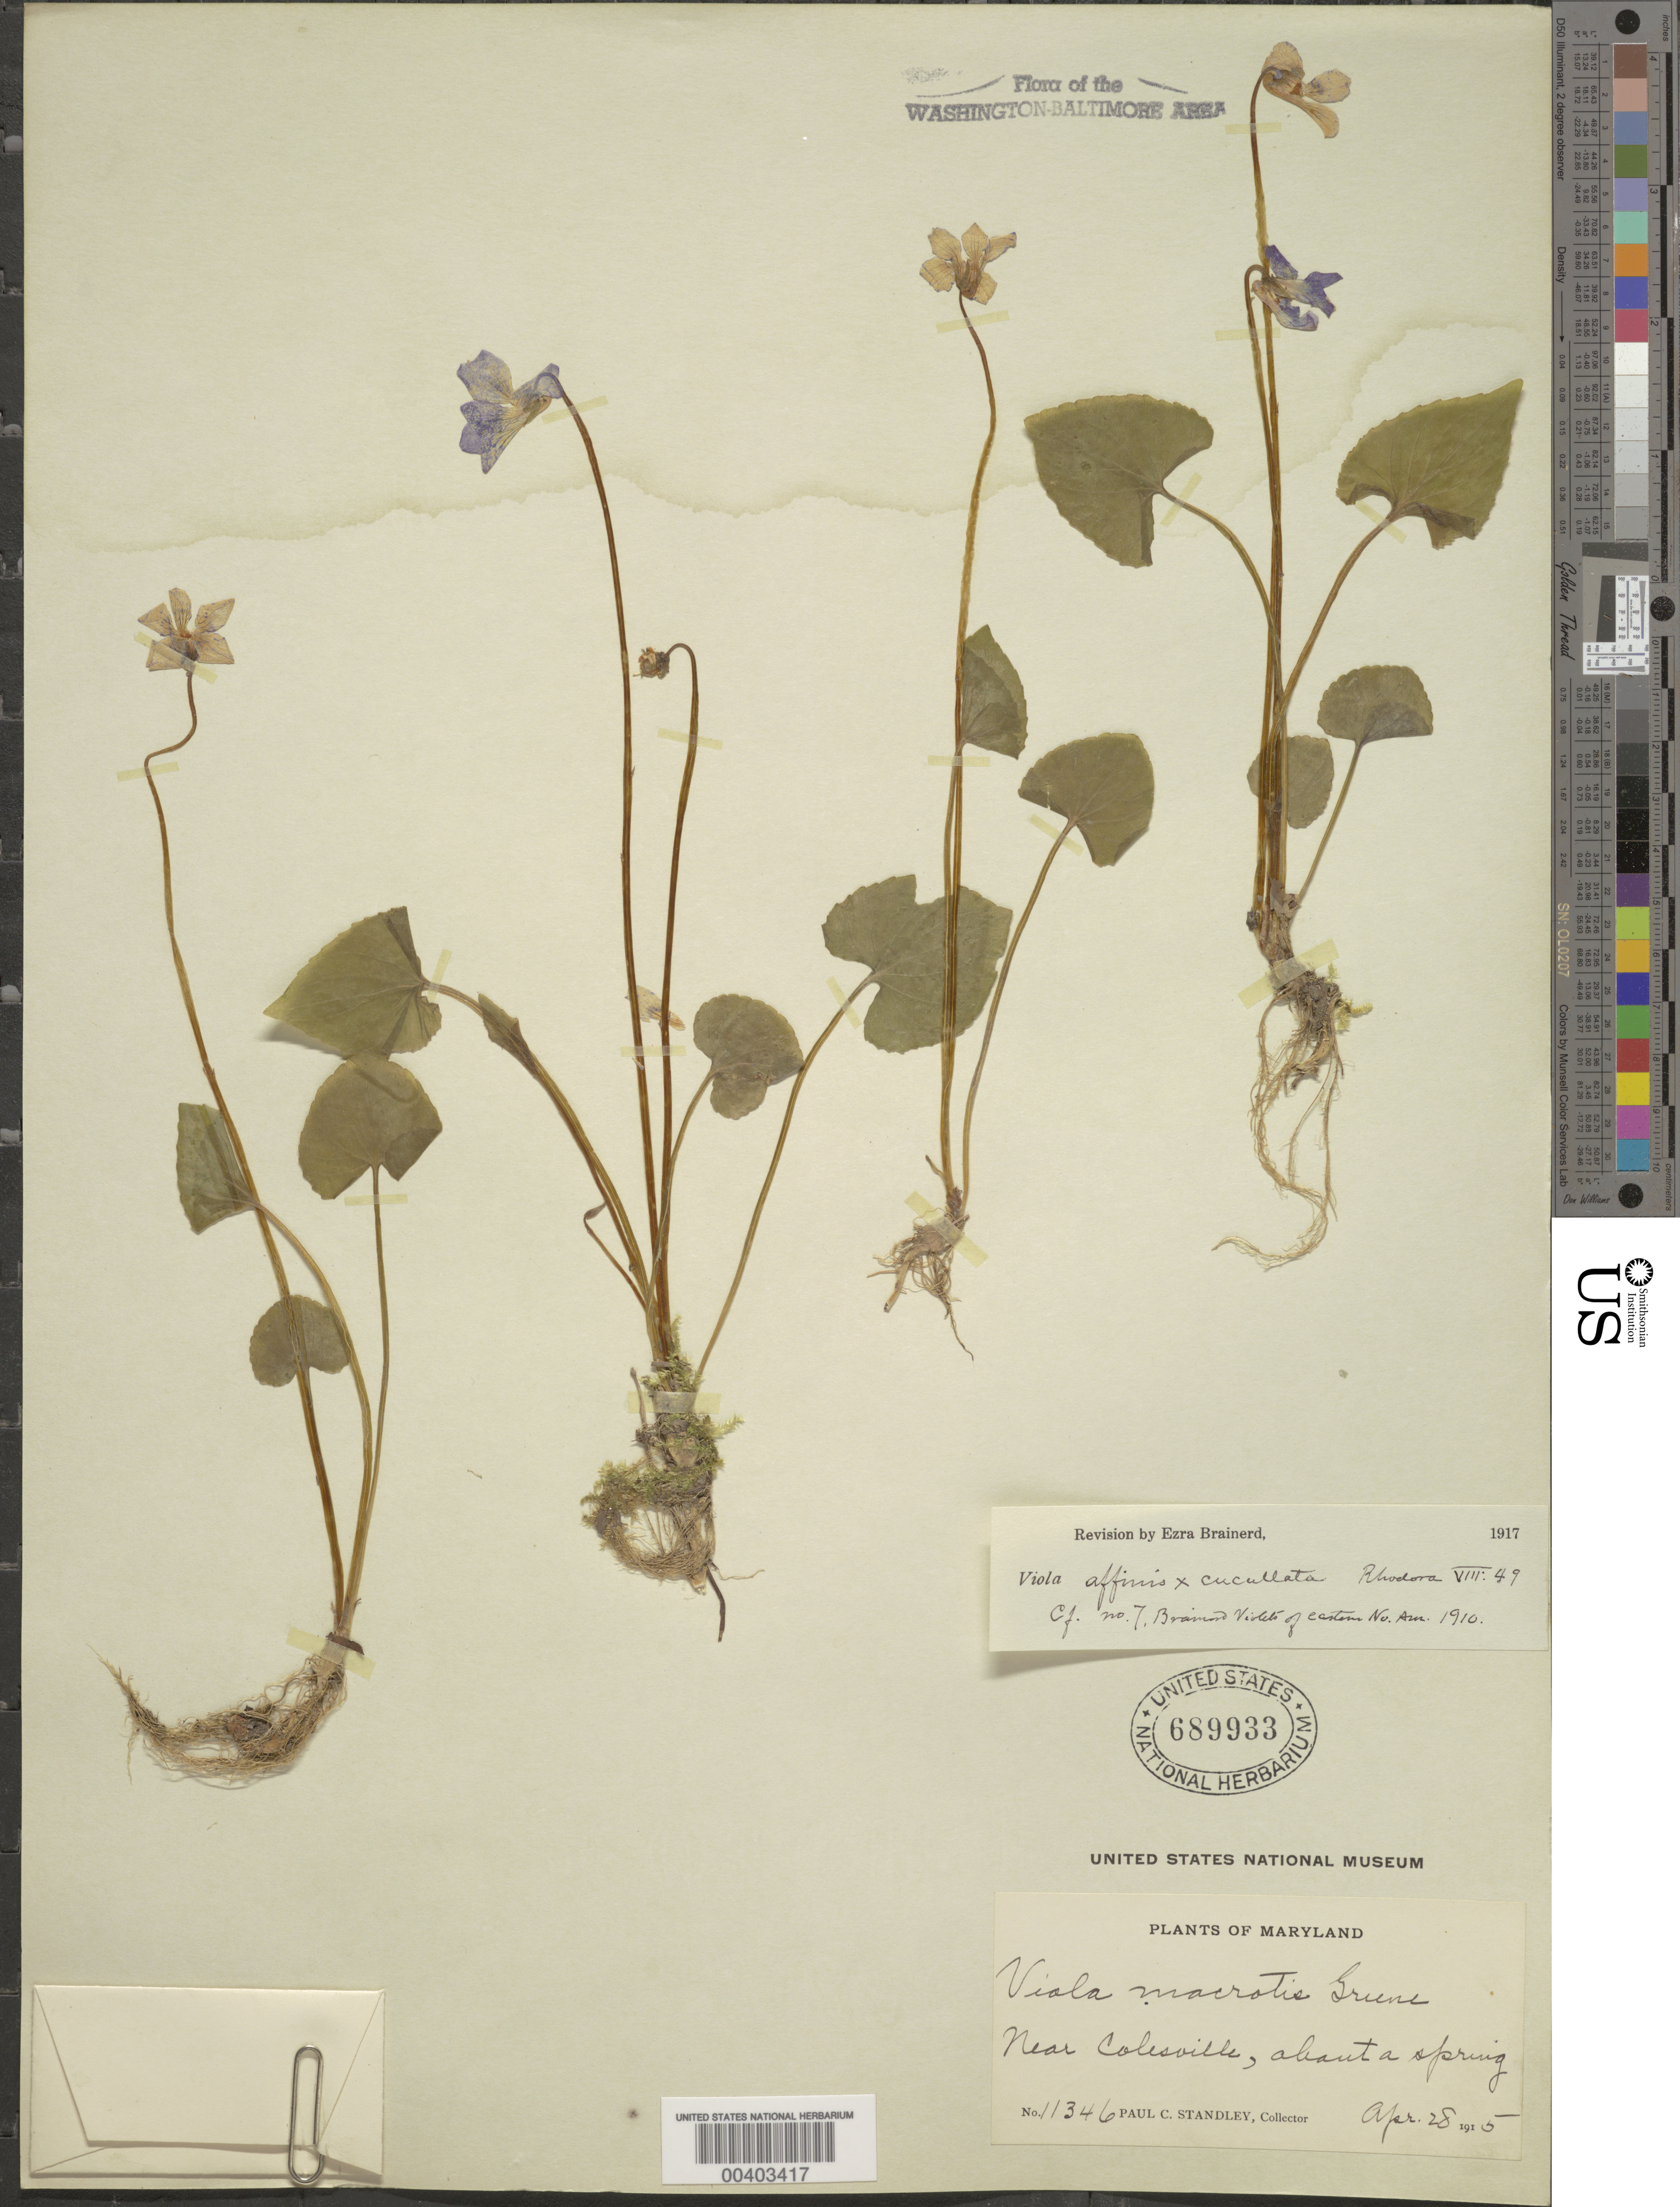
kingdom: Plantae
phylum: Tracheophyta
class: Magnoliopsida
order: Malpighiales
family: Violaceae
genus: Viola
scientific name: Viola sororia var. affinis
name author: (LeConte) McKinney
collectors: P. C. Standley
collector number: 11346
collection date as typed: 28 Apr 1915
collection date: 1915-04-28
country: United States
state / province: Maryland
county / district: Montgomery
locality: Colesville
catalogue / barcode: US 689933